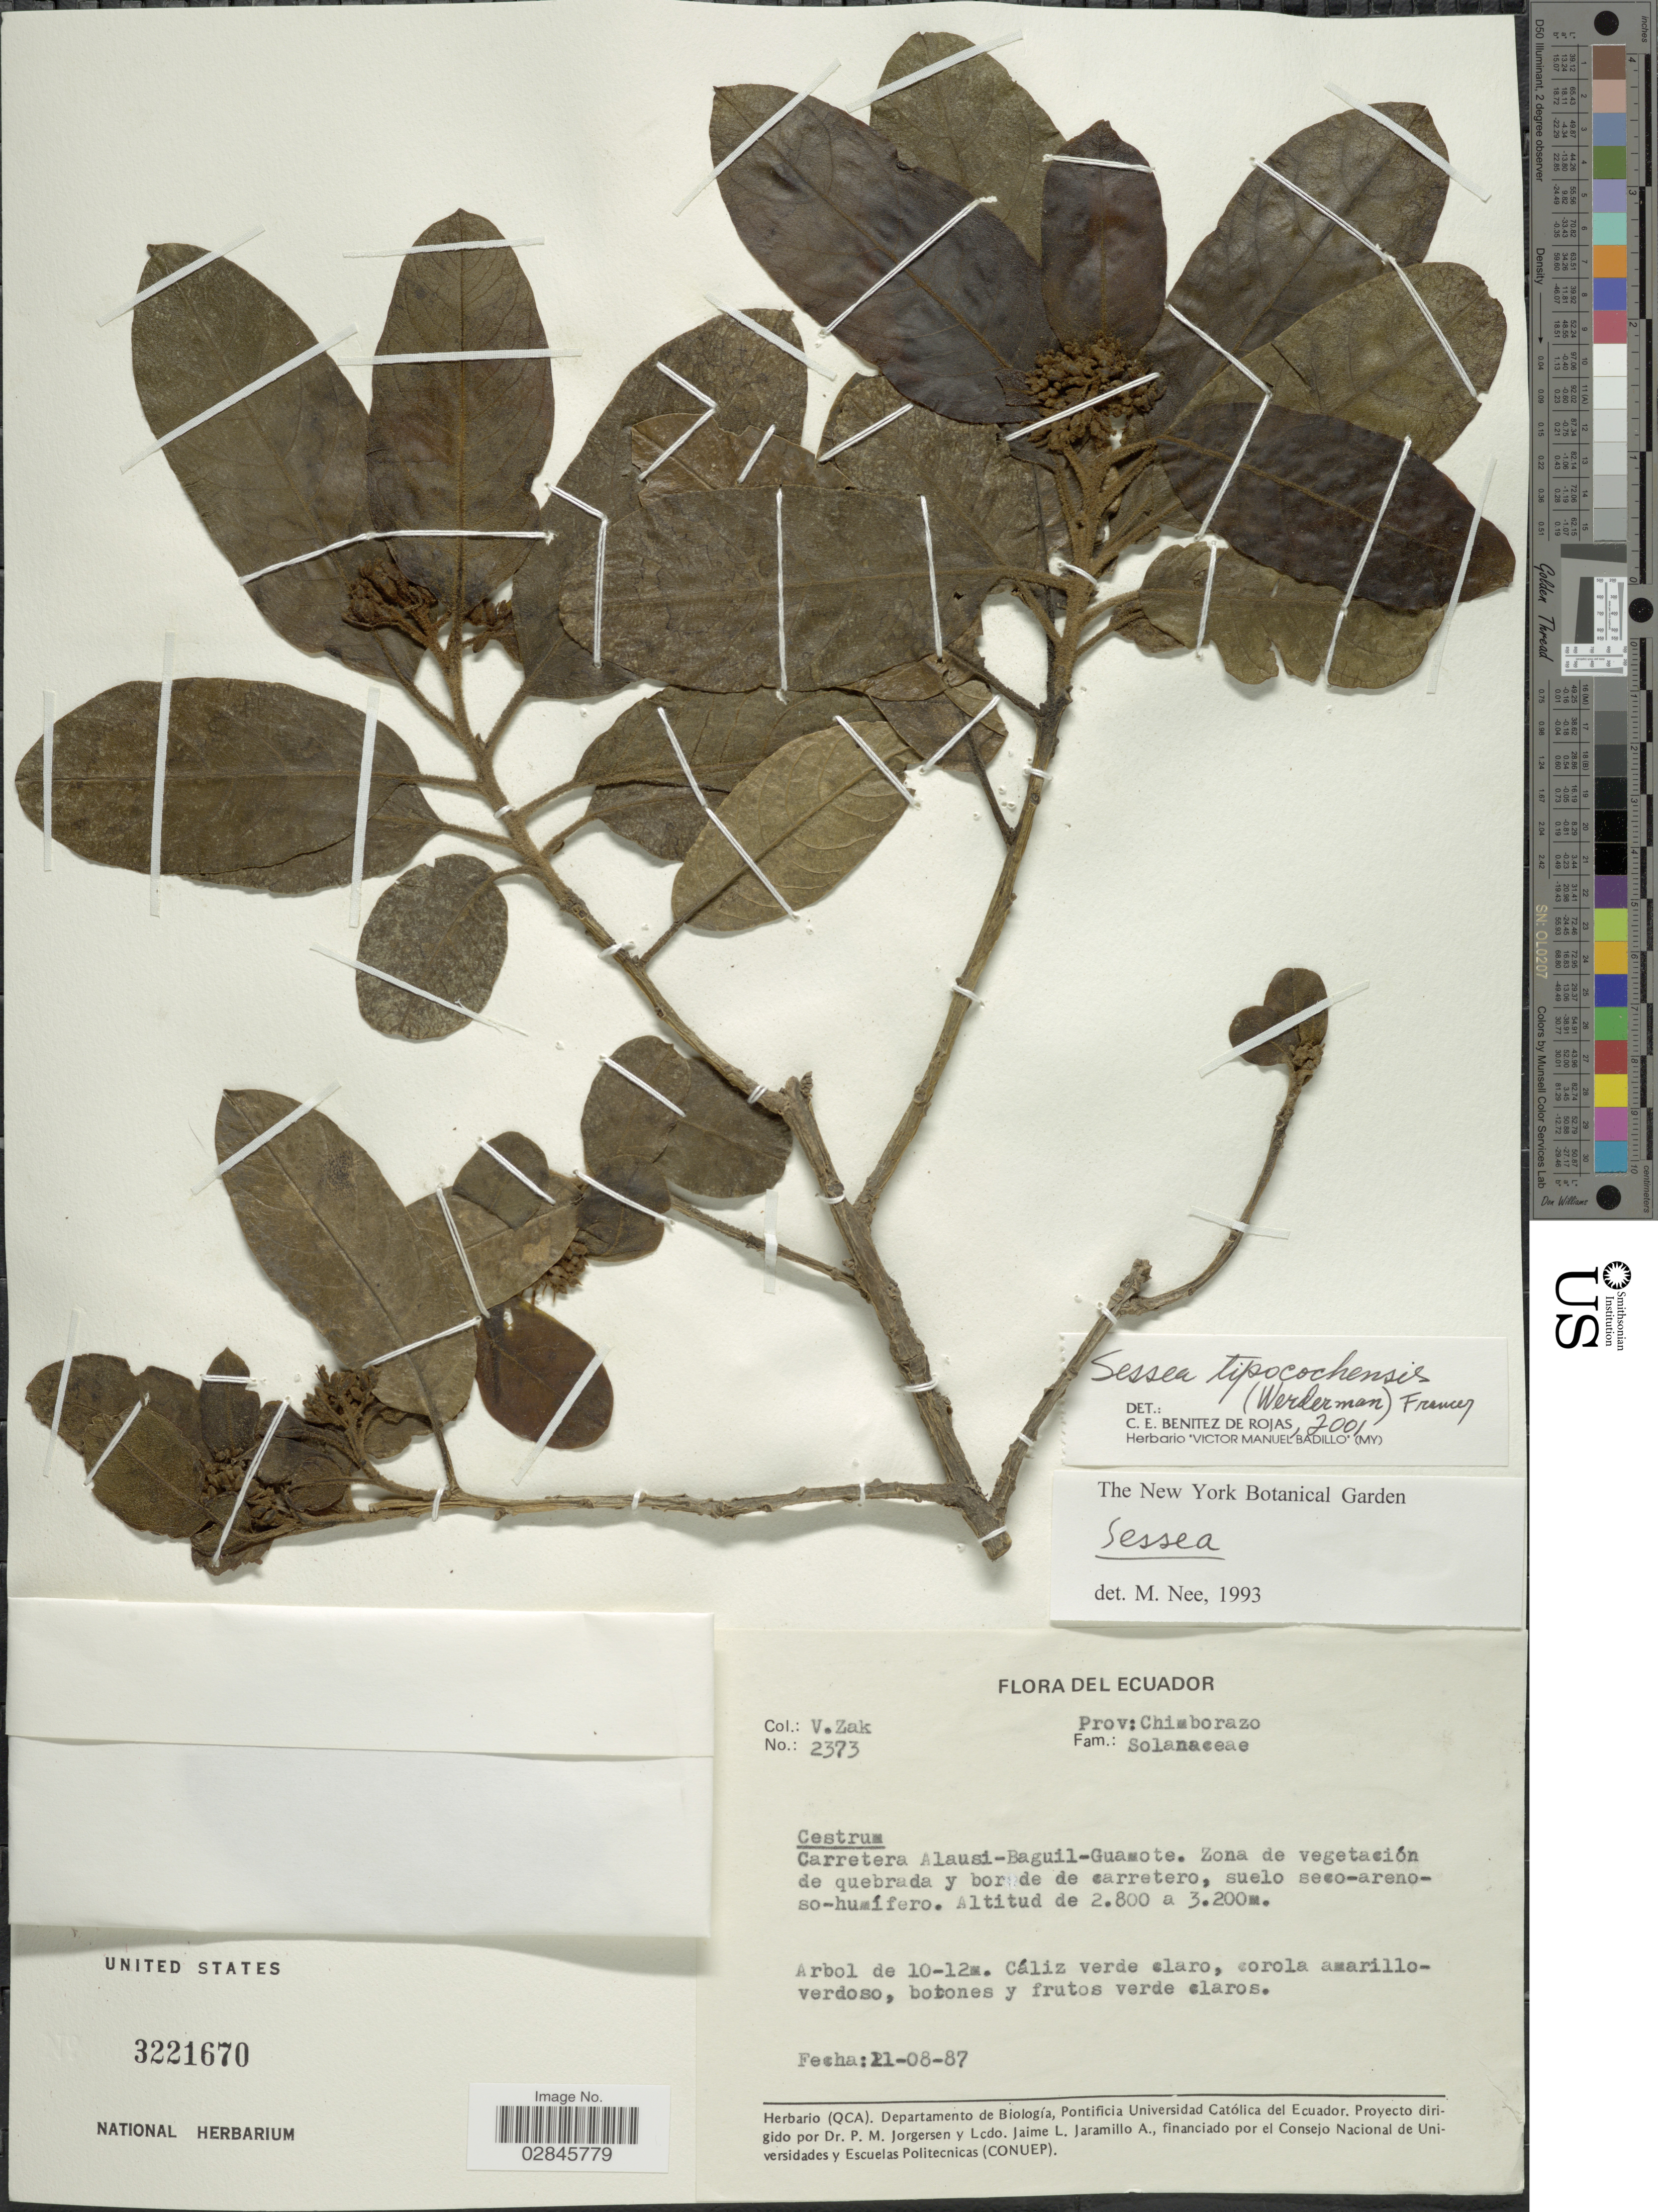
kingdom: Plantae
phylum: Tracheophyta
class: Magnoliopsida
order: Solanales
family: Solanaceae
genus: Sessea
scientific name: Sessea tipocochensis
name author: (Werderm.) Francey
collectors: V. Zak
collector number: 2373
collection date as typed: Transcribed d/m/y: 11/8/87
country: Ecuador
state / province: Chimborazo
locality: Carretera Alausi-Baguil-Guamote.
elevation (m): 2800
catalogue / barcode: US 3221670